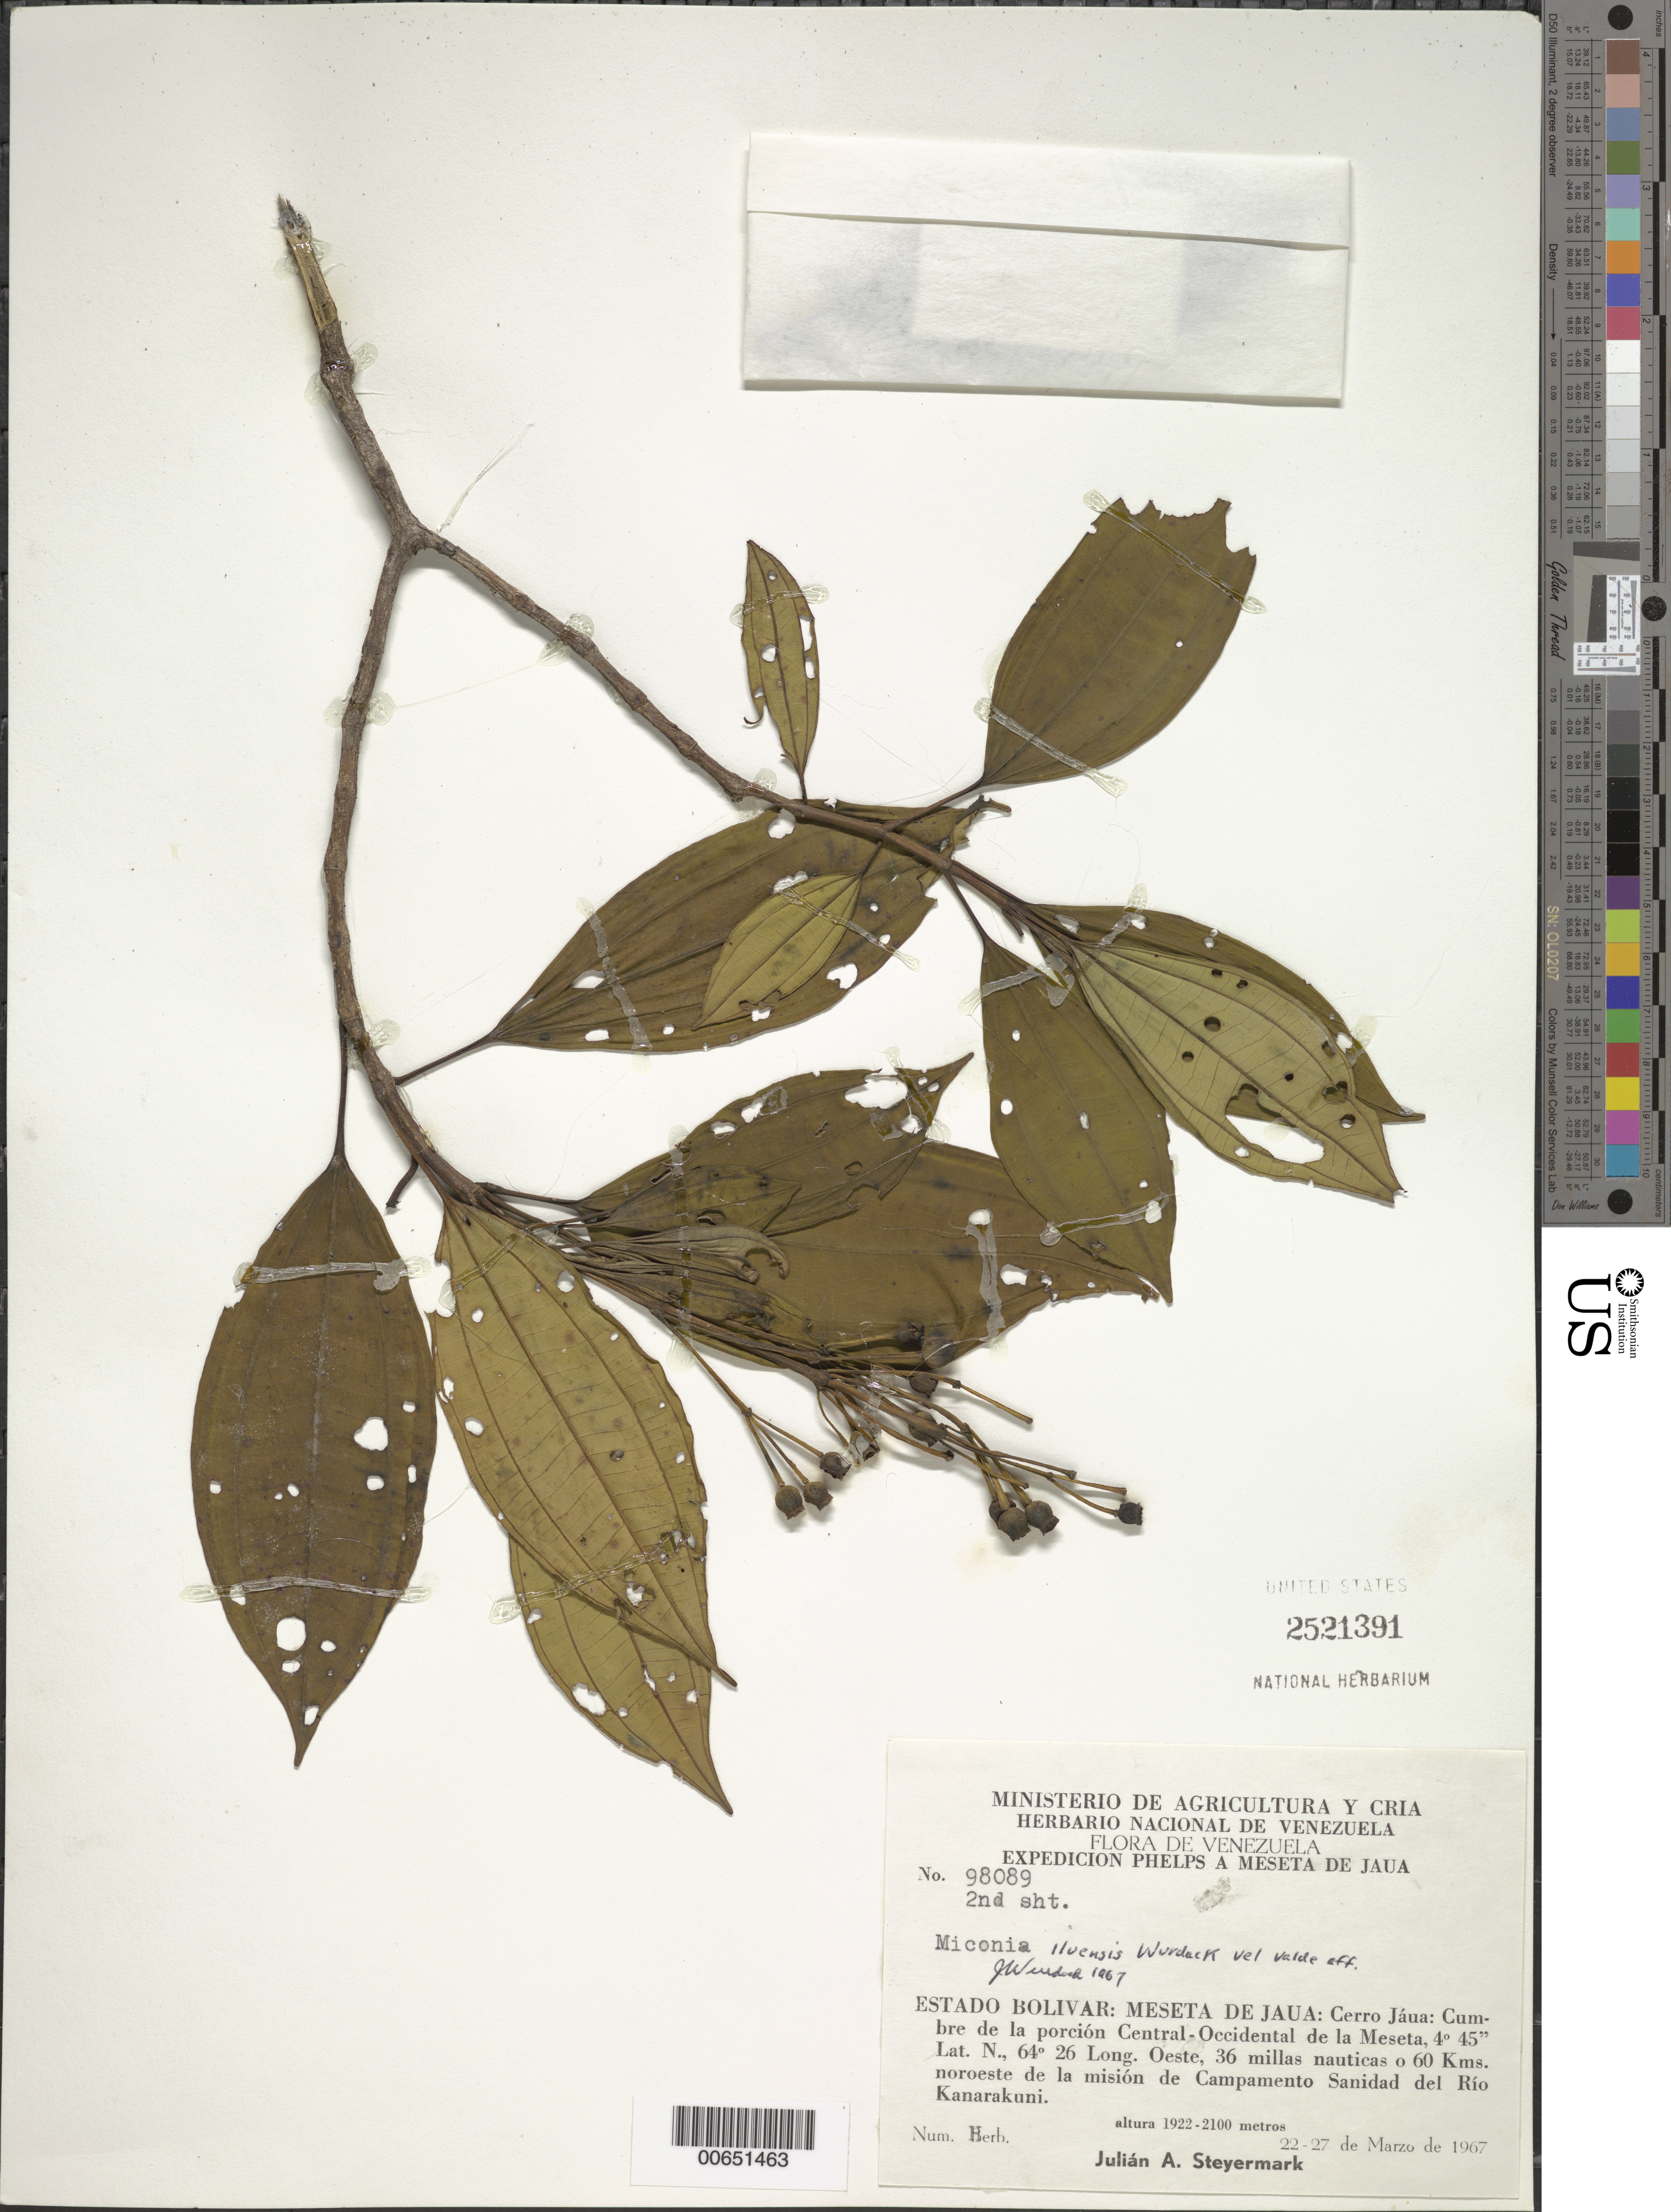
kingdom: Plantae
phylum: Tracheophyta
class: Magnoliopsida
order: Myrtales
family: Melastomataceae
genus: Miconia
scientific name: Miconia iluensis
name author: Wurdack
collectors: J. Steyermark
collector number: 98089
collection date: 1967-03-22/1967-03-27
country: Venezuela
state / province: Bolivar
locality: Estado Bolivar: Meseta de Jaua: Cerro Jáua: Cumbre de la porción Central-Occidental de la Meseta, 36 millas nauticas o 60 Kms. noroeste de la misión de Campamento Sanidad del Río Kanarakuni.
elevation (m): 1922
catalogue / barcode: US 2521391